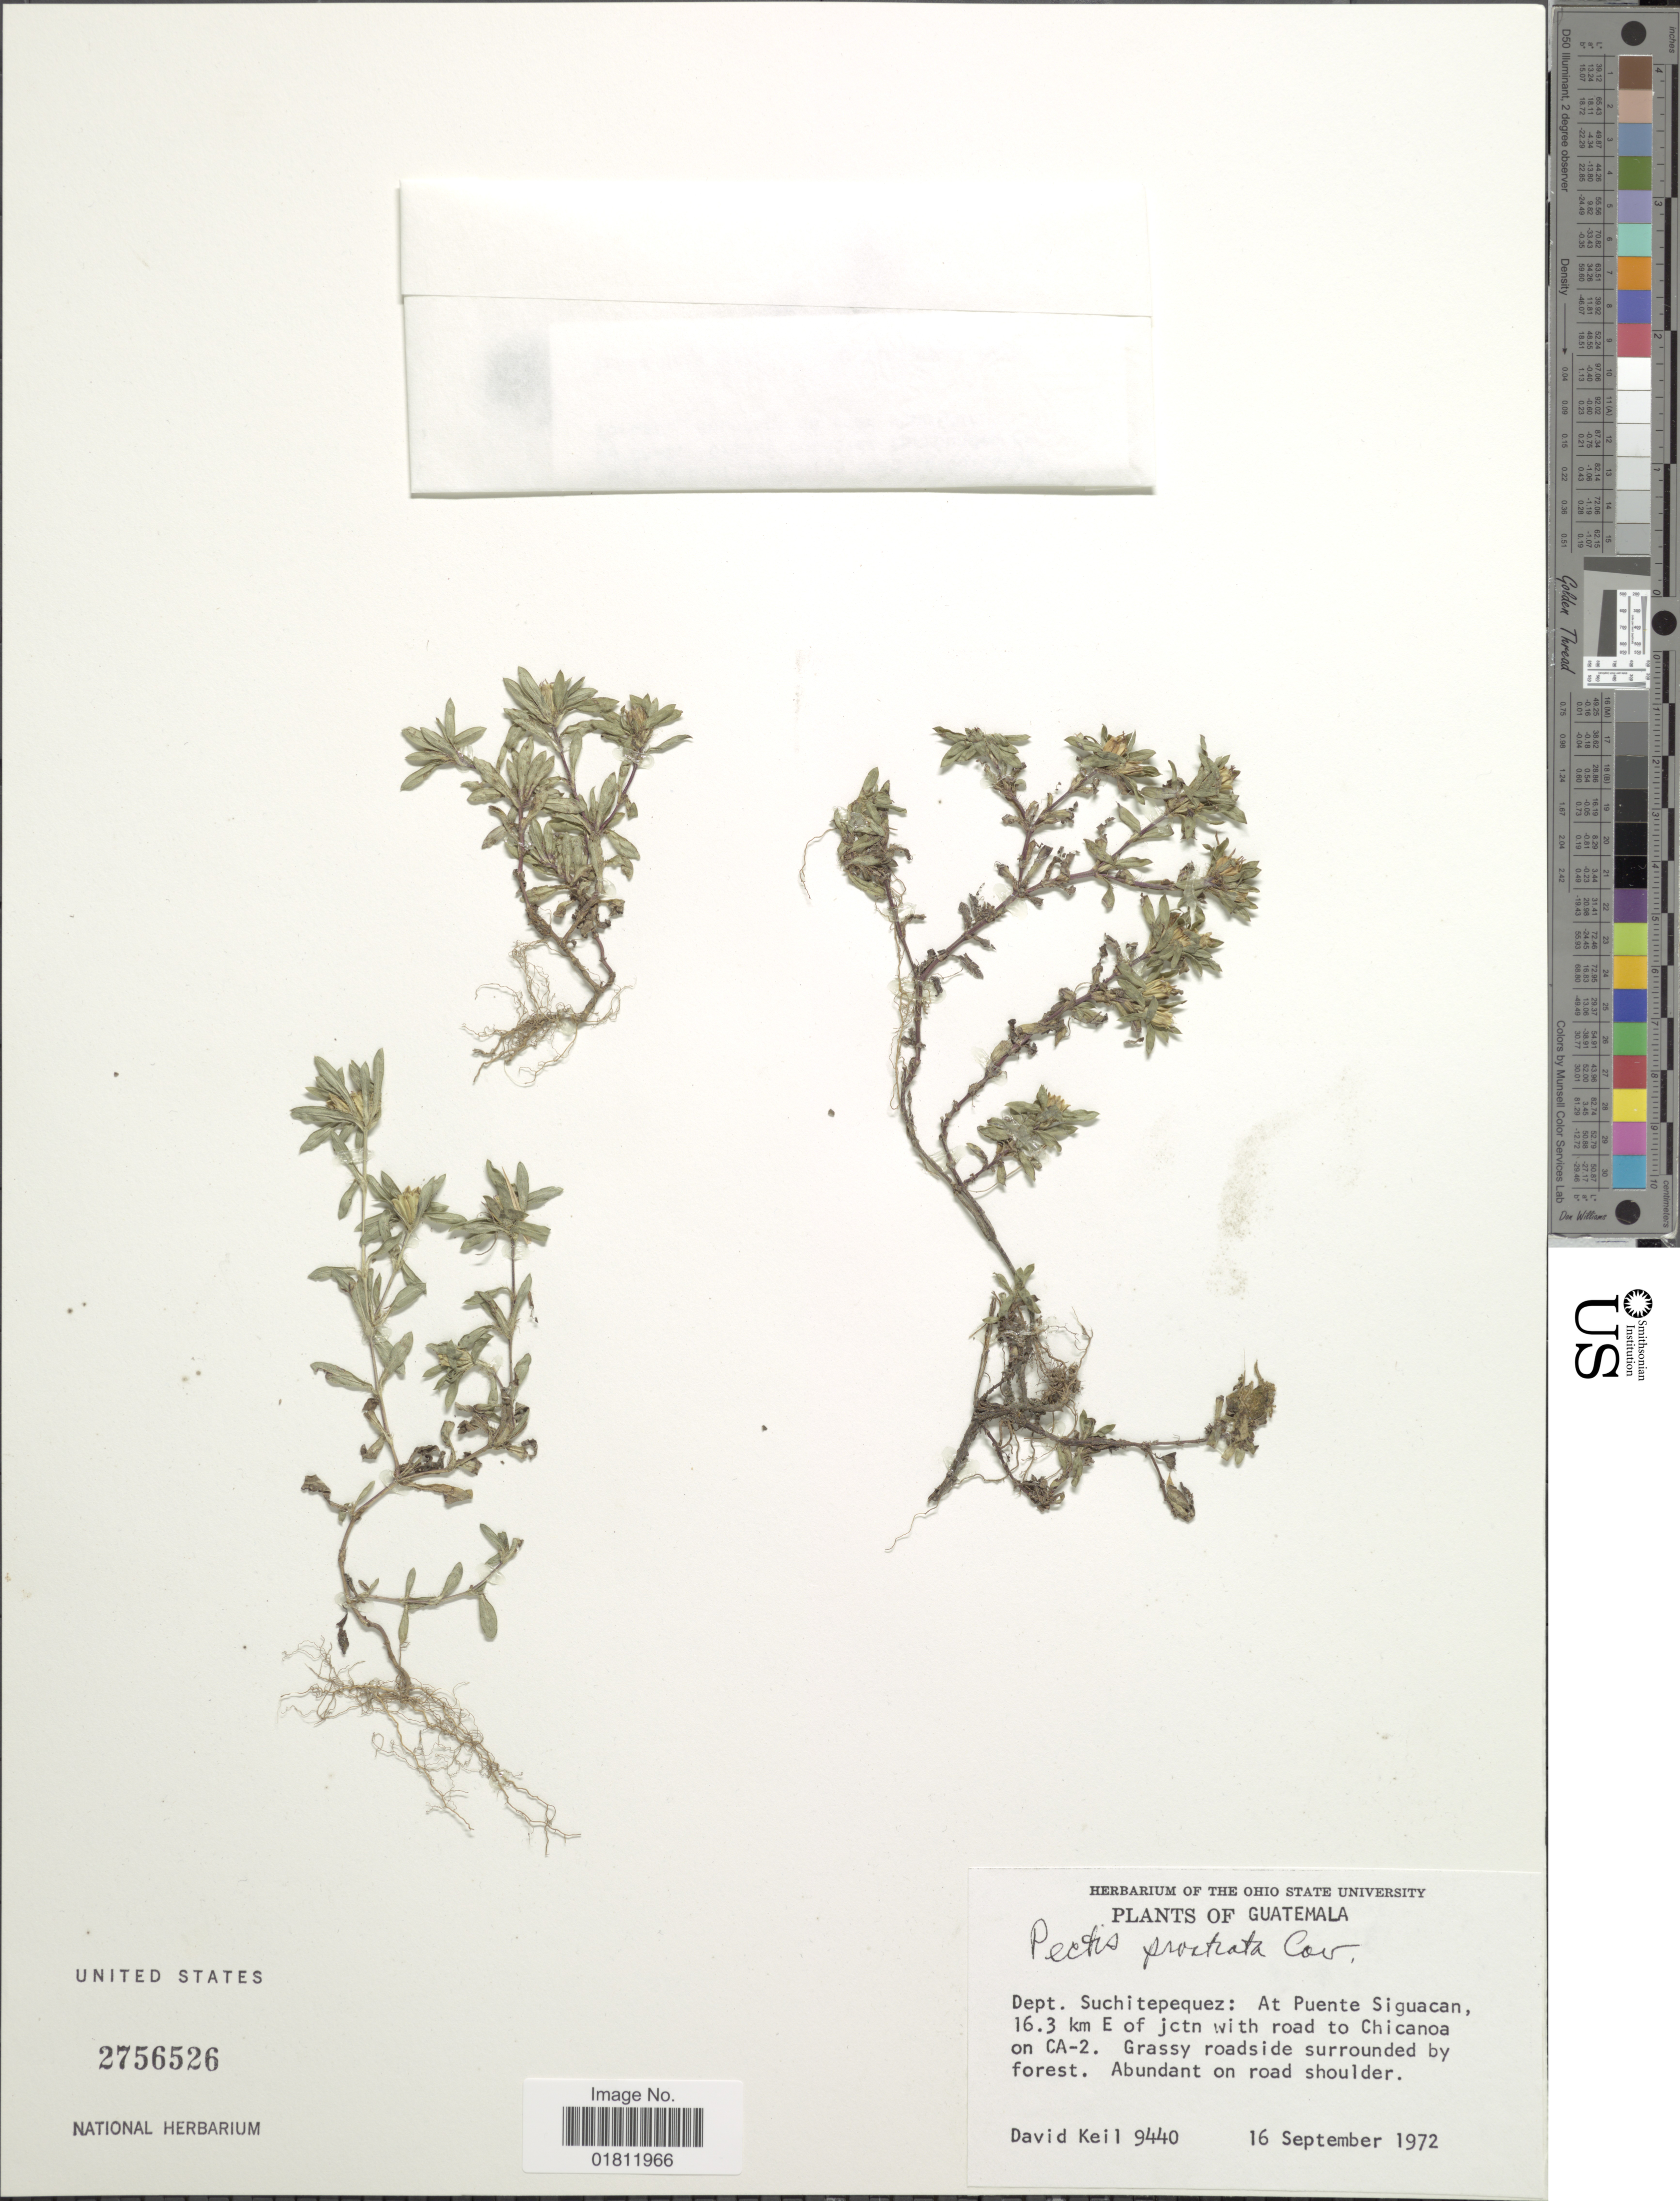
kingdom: Plantae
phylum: Tracheophyta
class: Magnoliopsida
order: Asterales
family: Asteraceae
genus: Pectis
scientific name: Pectis prostrata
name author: Cav.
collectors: D. J. Keil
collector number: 9440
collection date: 1972-09-16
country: Guatemala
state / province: Suchitepéquez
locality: Dept. Suchitepequez: At Puente Siguacan, 16.3 km E of jctn with road Chicanoa on CA-2.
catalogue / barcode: US 2756526